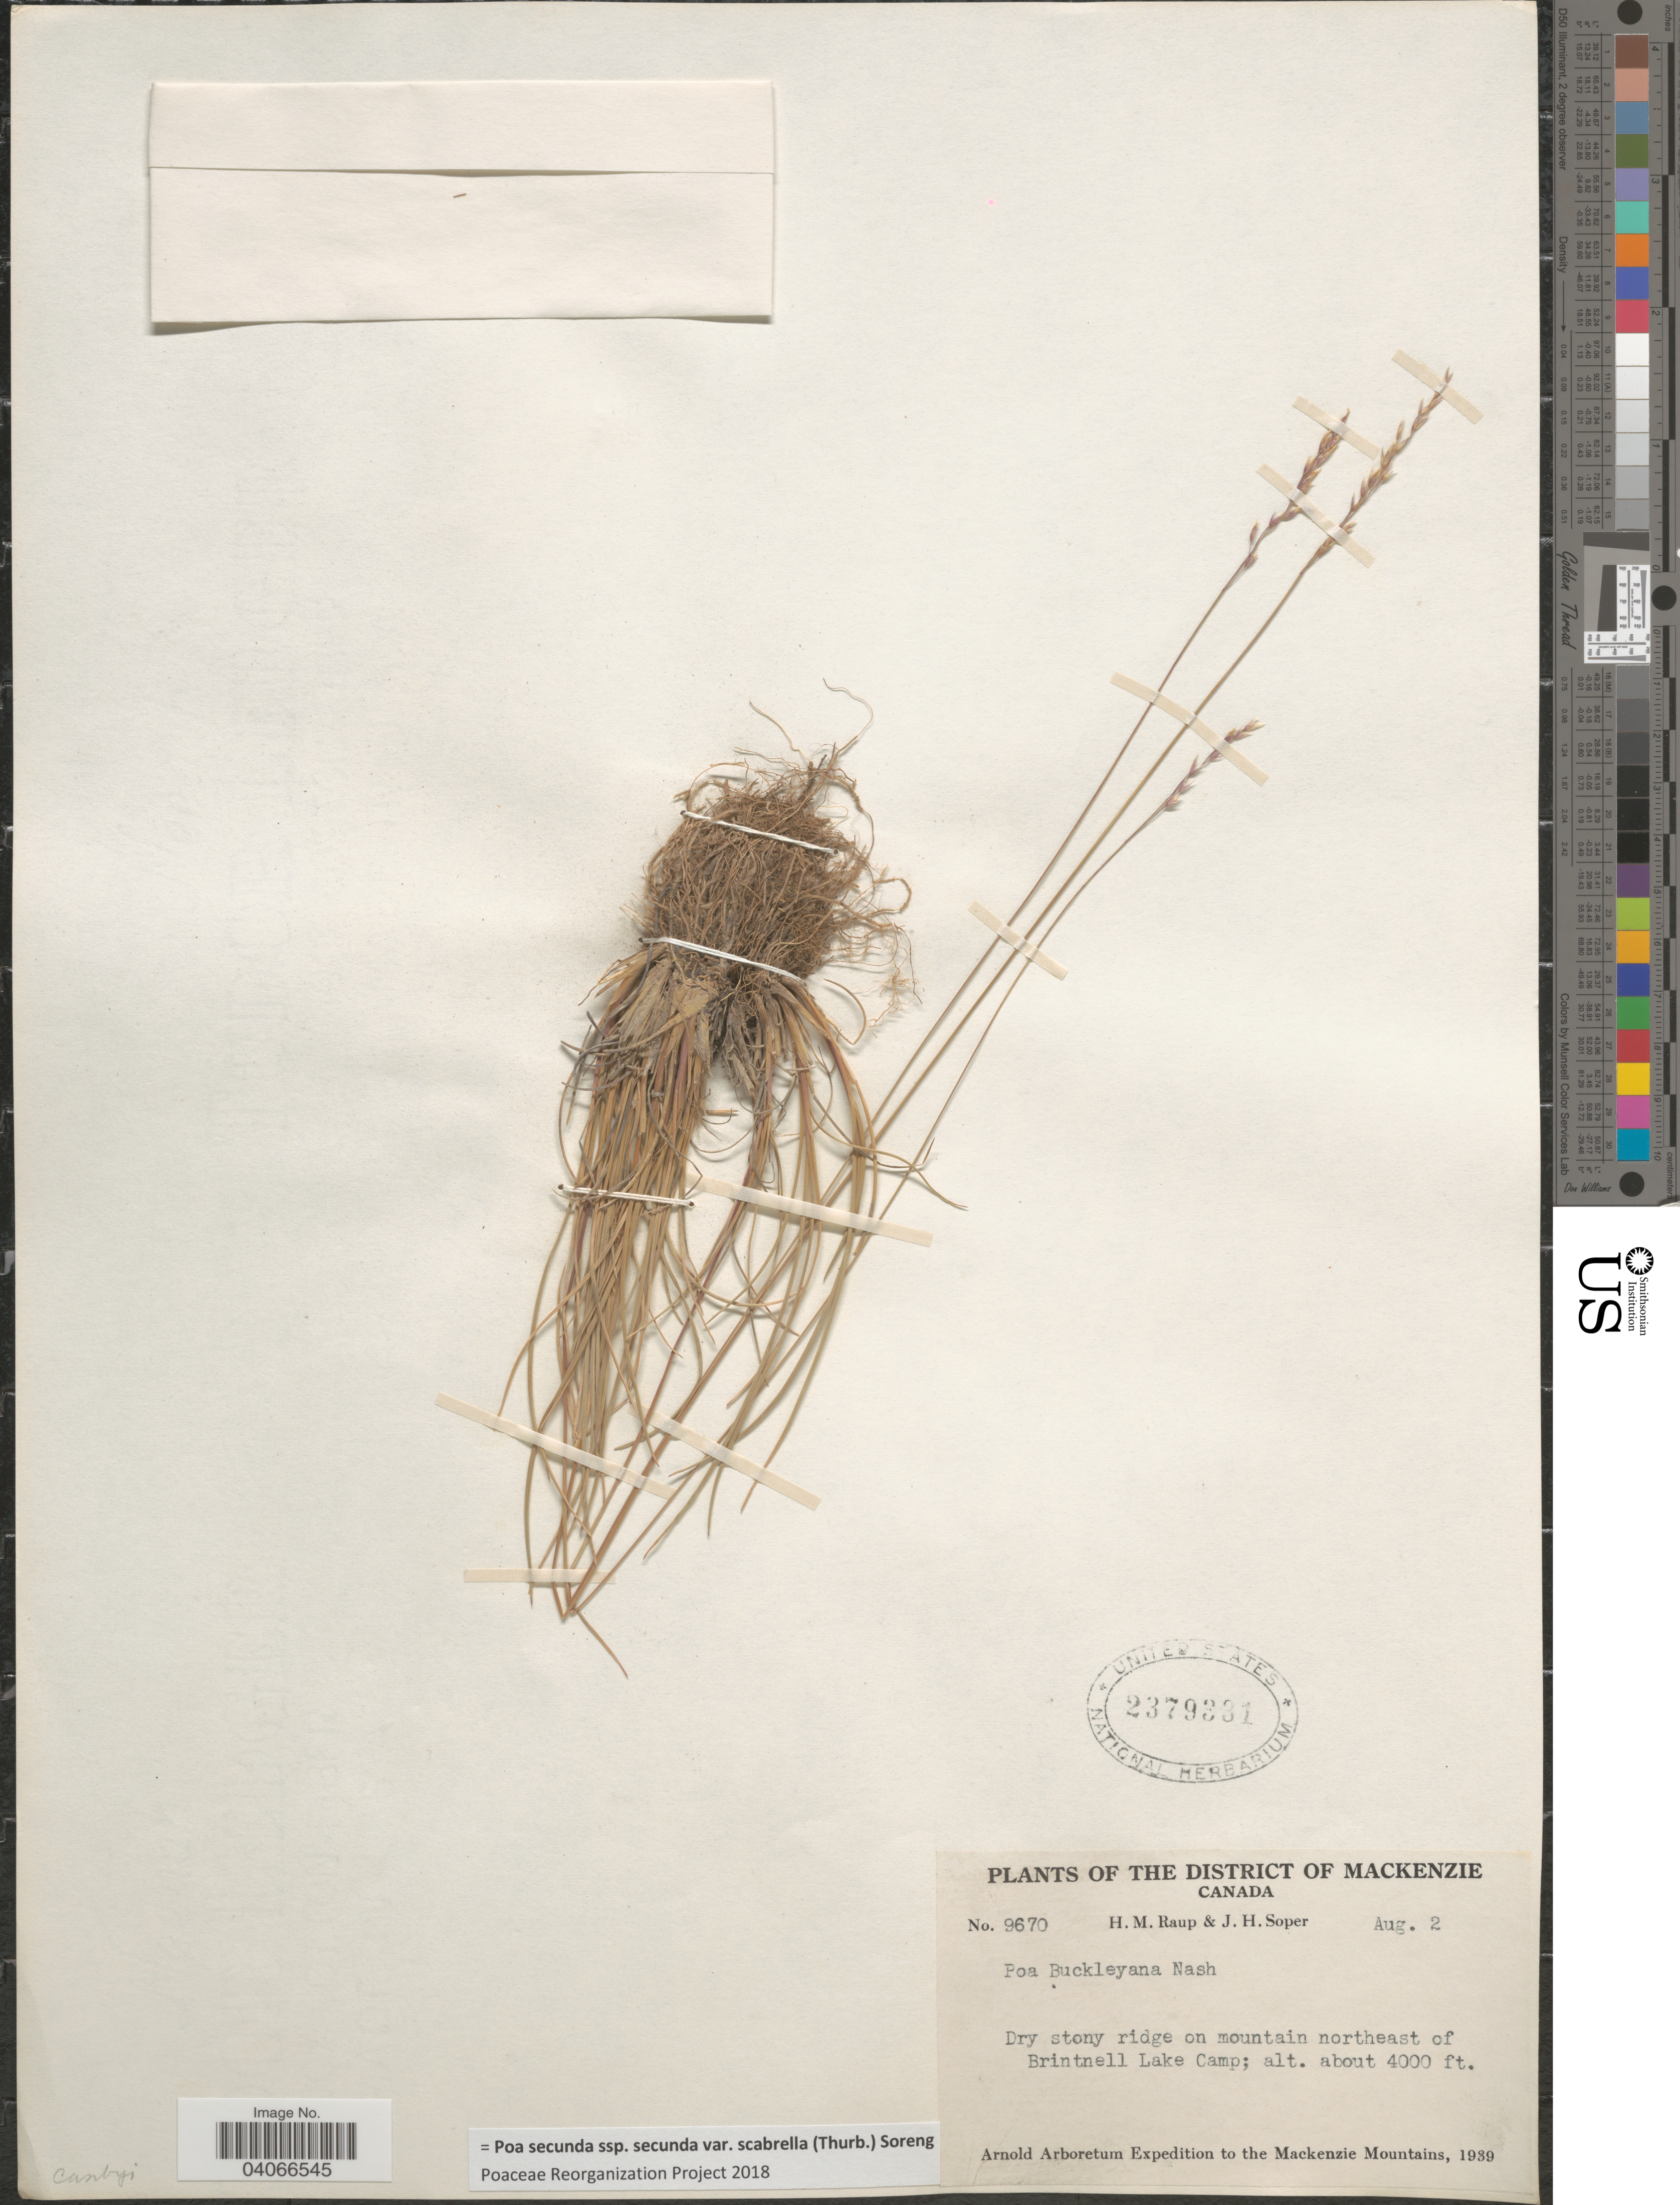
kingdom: Plantae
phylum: Tracheophyta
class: Liliopsida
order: Poales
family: Poaceae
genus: Poa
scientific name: Poa secunda subsp. secunda var. scabrella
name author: (Thurb.) Soreng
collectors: H. Raup & J. H. Soper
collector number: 9670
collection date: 1939-08-02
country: Canada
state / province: Alberta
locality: The District of Mackenzie. Dry stony ridge on mountain northeast of Brintnell Lake Camp. Arnold Arboretum Expedition to the Mackenzie Mountains, 1939.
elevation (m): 1219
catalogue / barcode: US 2379331